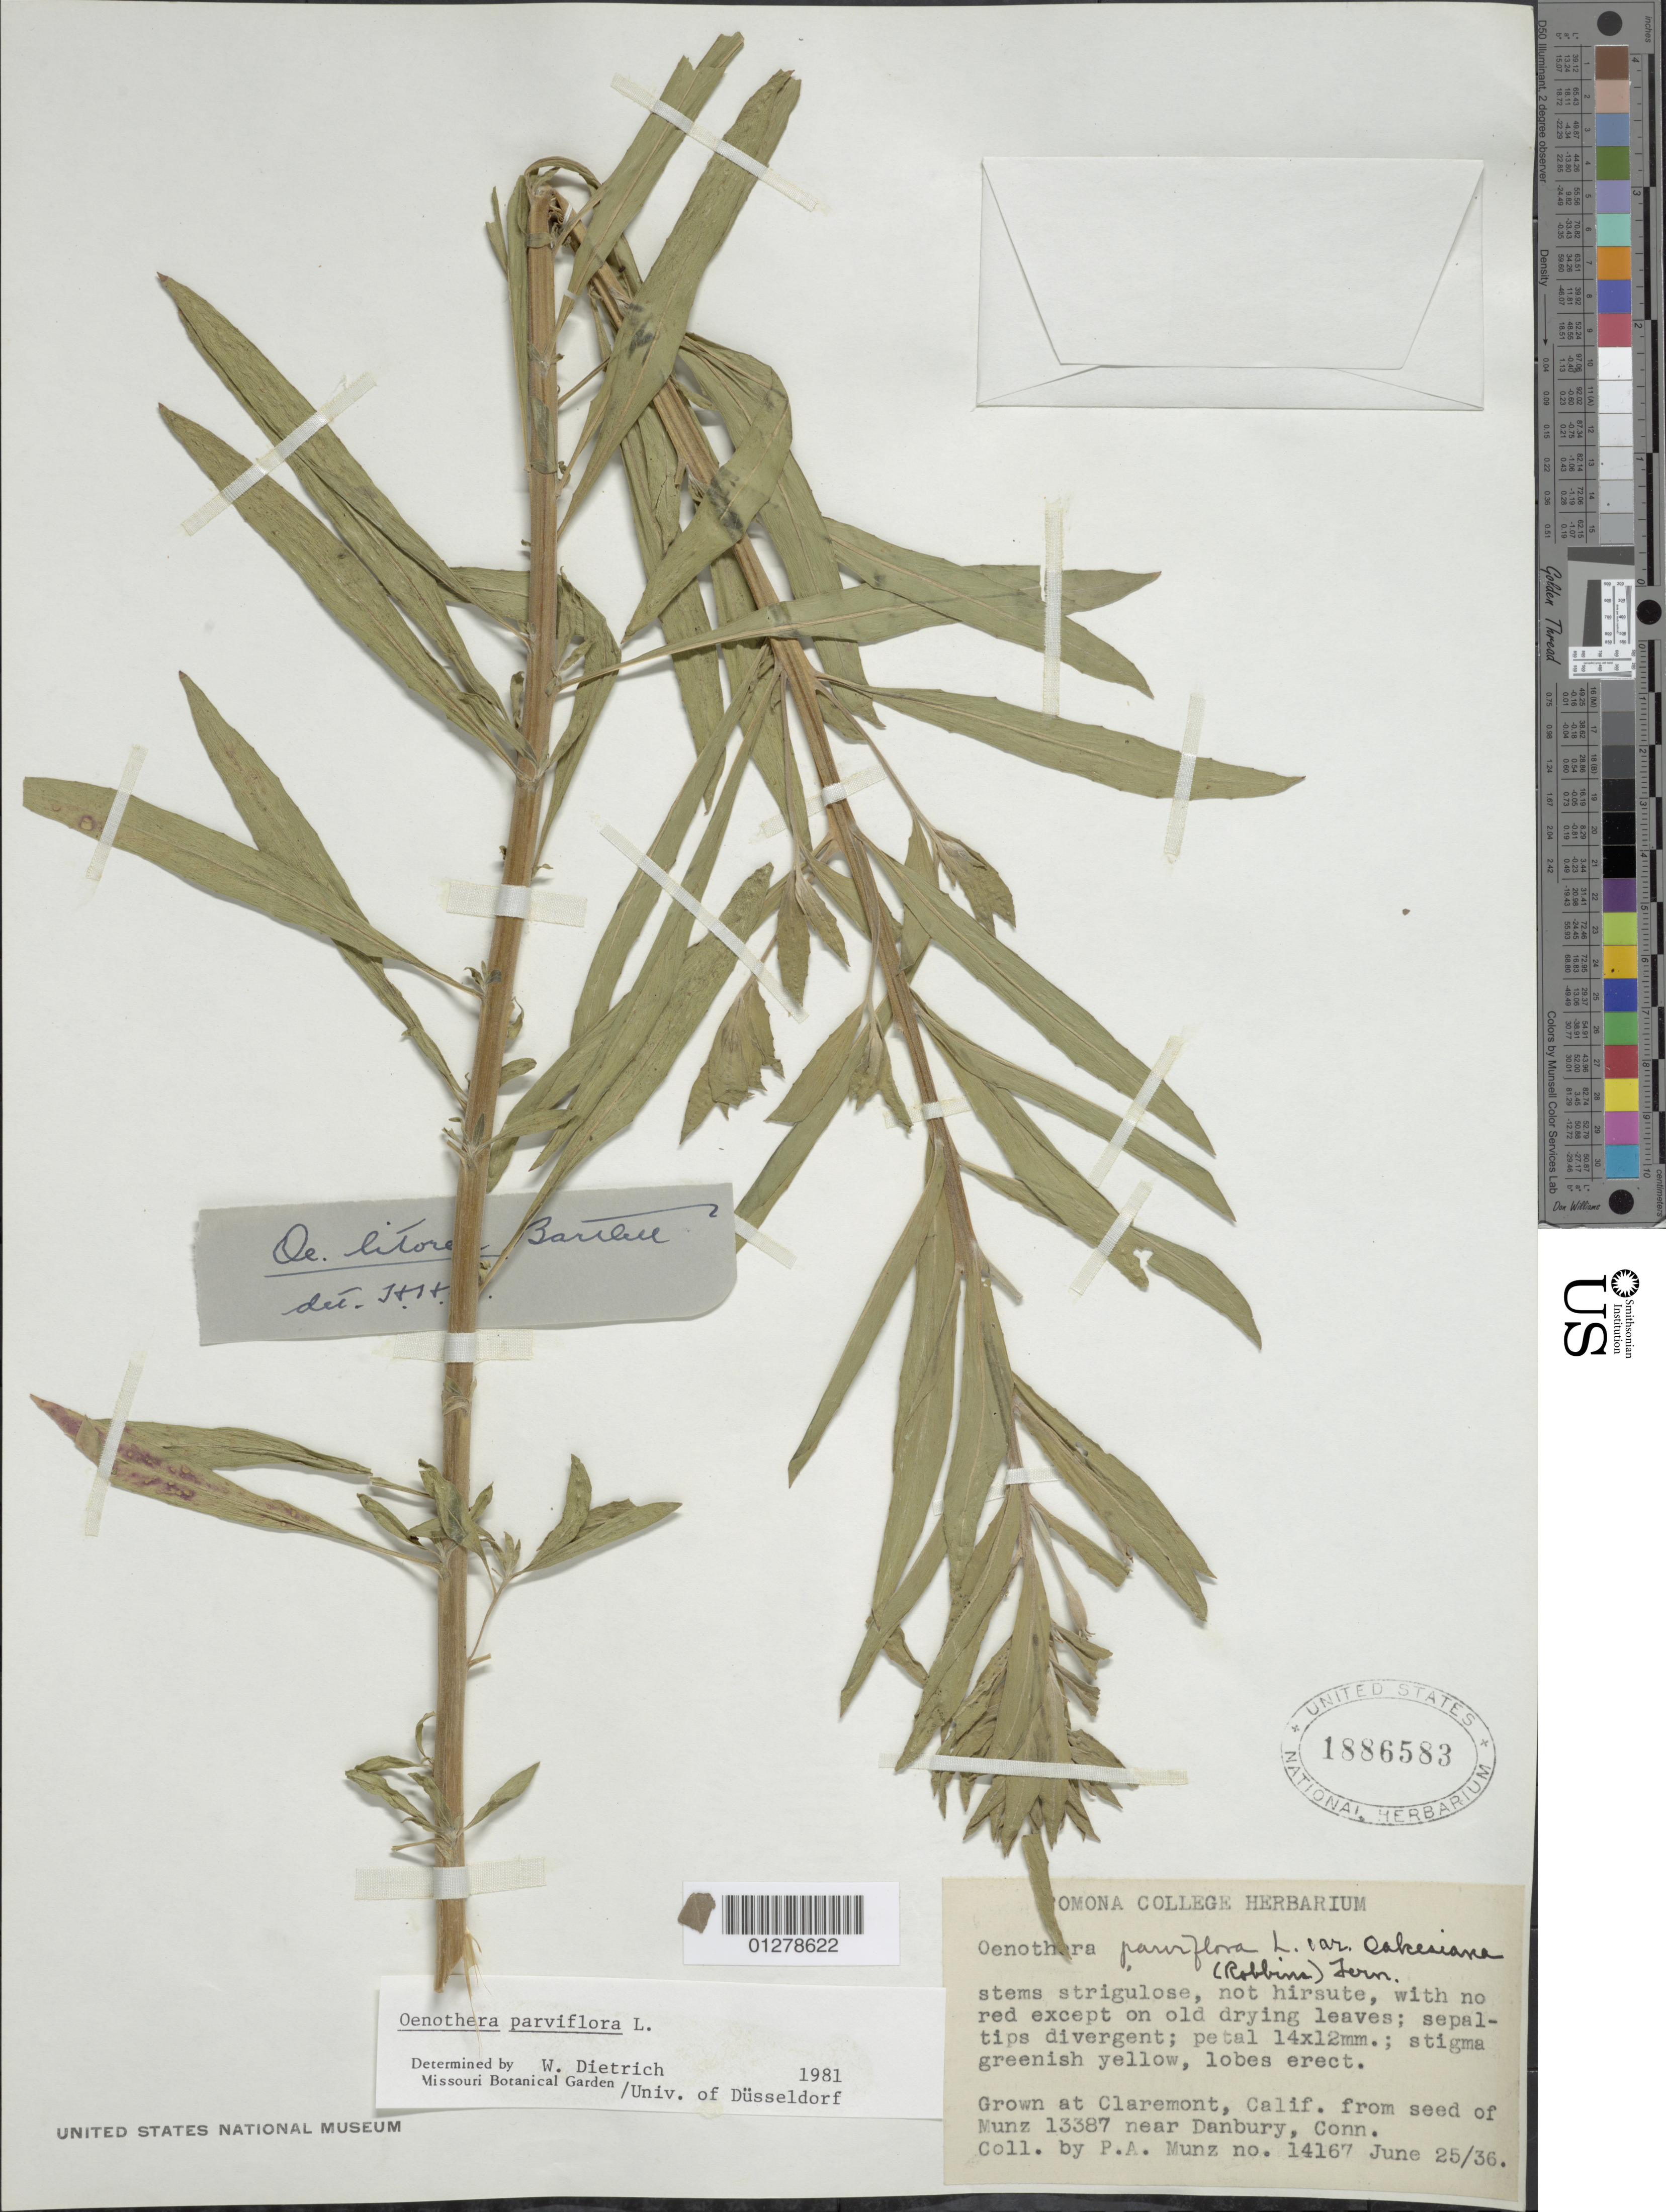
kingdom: Plantae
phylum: Tracheophyta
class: Magnoliopsida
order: Myrtales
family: Onagraceae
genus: Oenothera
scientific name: Oenothera parviflora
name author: L.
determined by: Munz, Philip A.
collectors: P. A. Munz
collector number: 14167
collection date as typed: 25 Jun 1936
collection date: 1936-06-25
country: United States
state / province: California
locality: Claremont, Pomona College Herbarium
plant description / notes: Grown from seed of Munz 13387 near Danbury, Conn.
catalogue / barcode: US 1886583